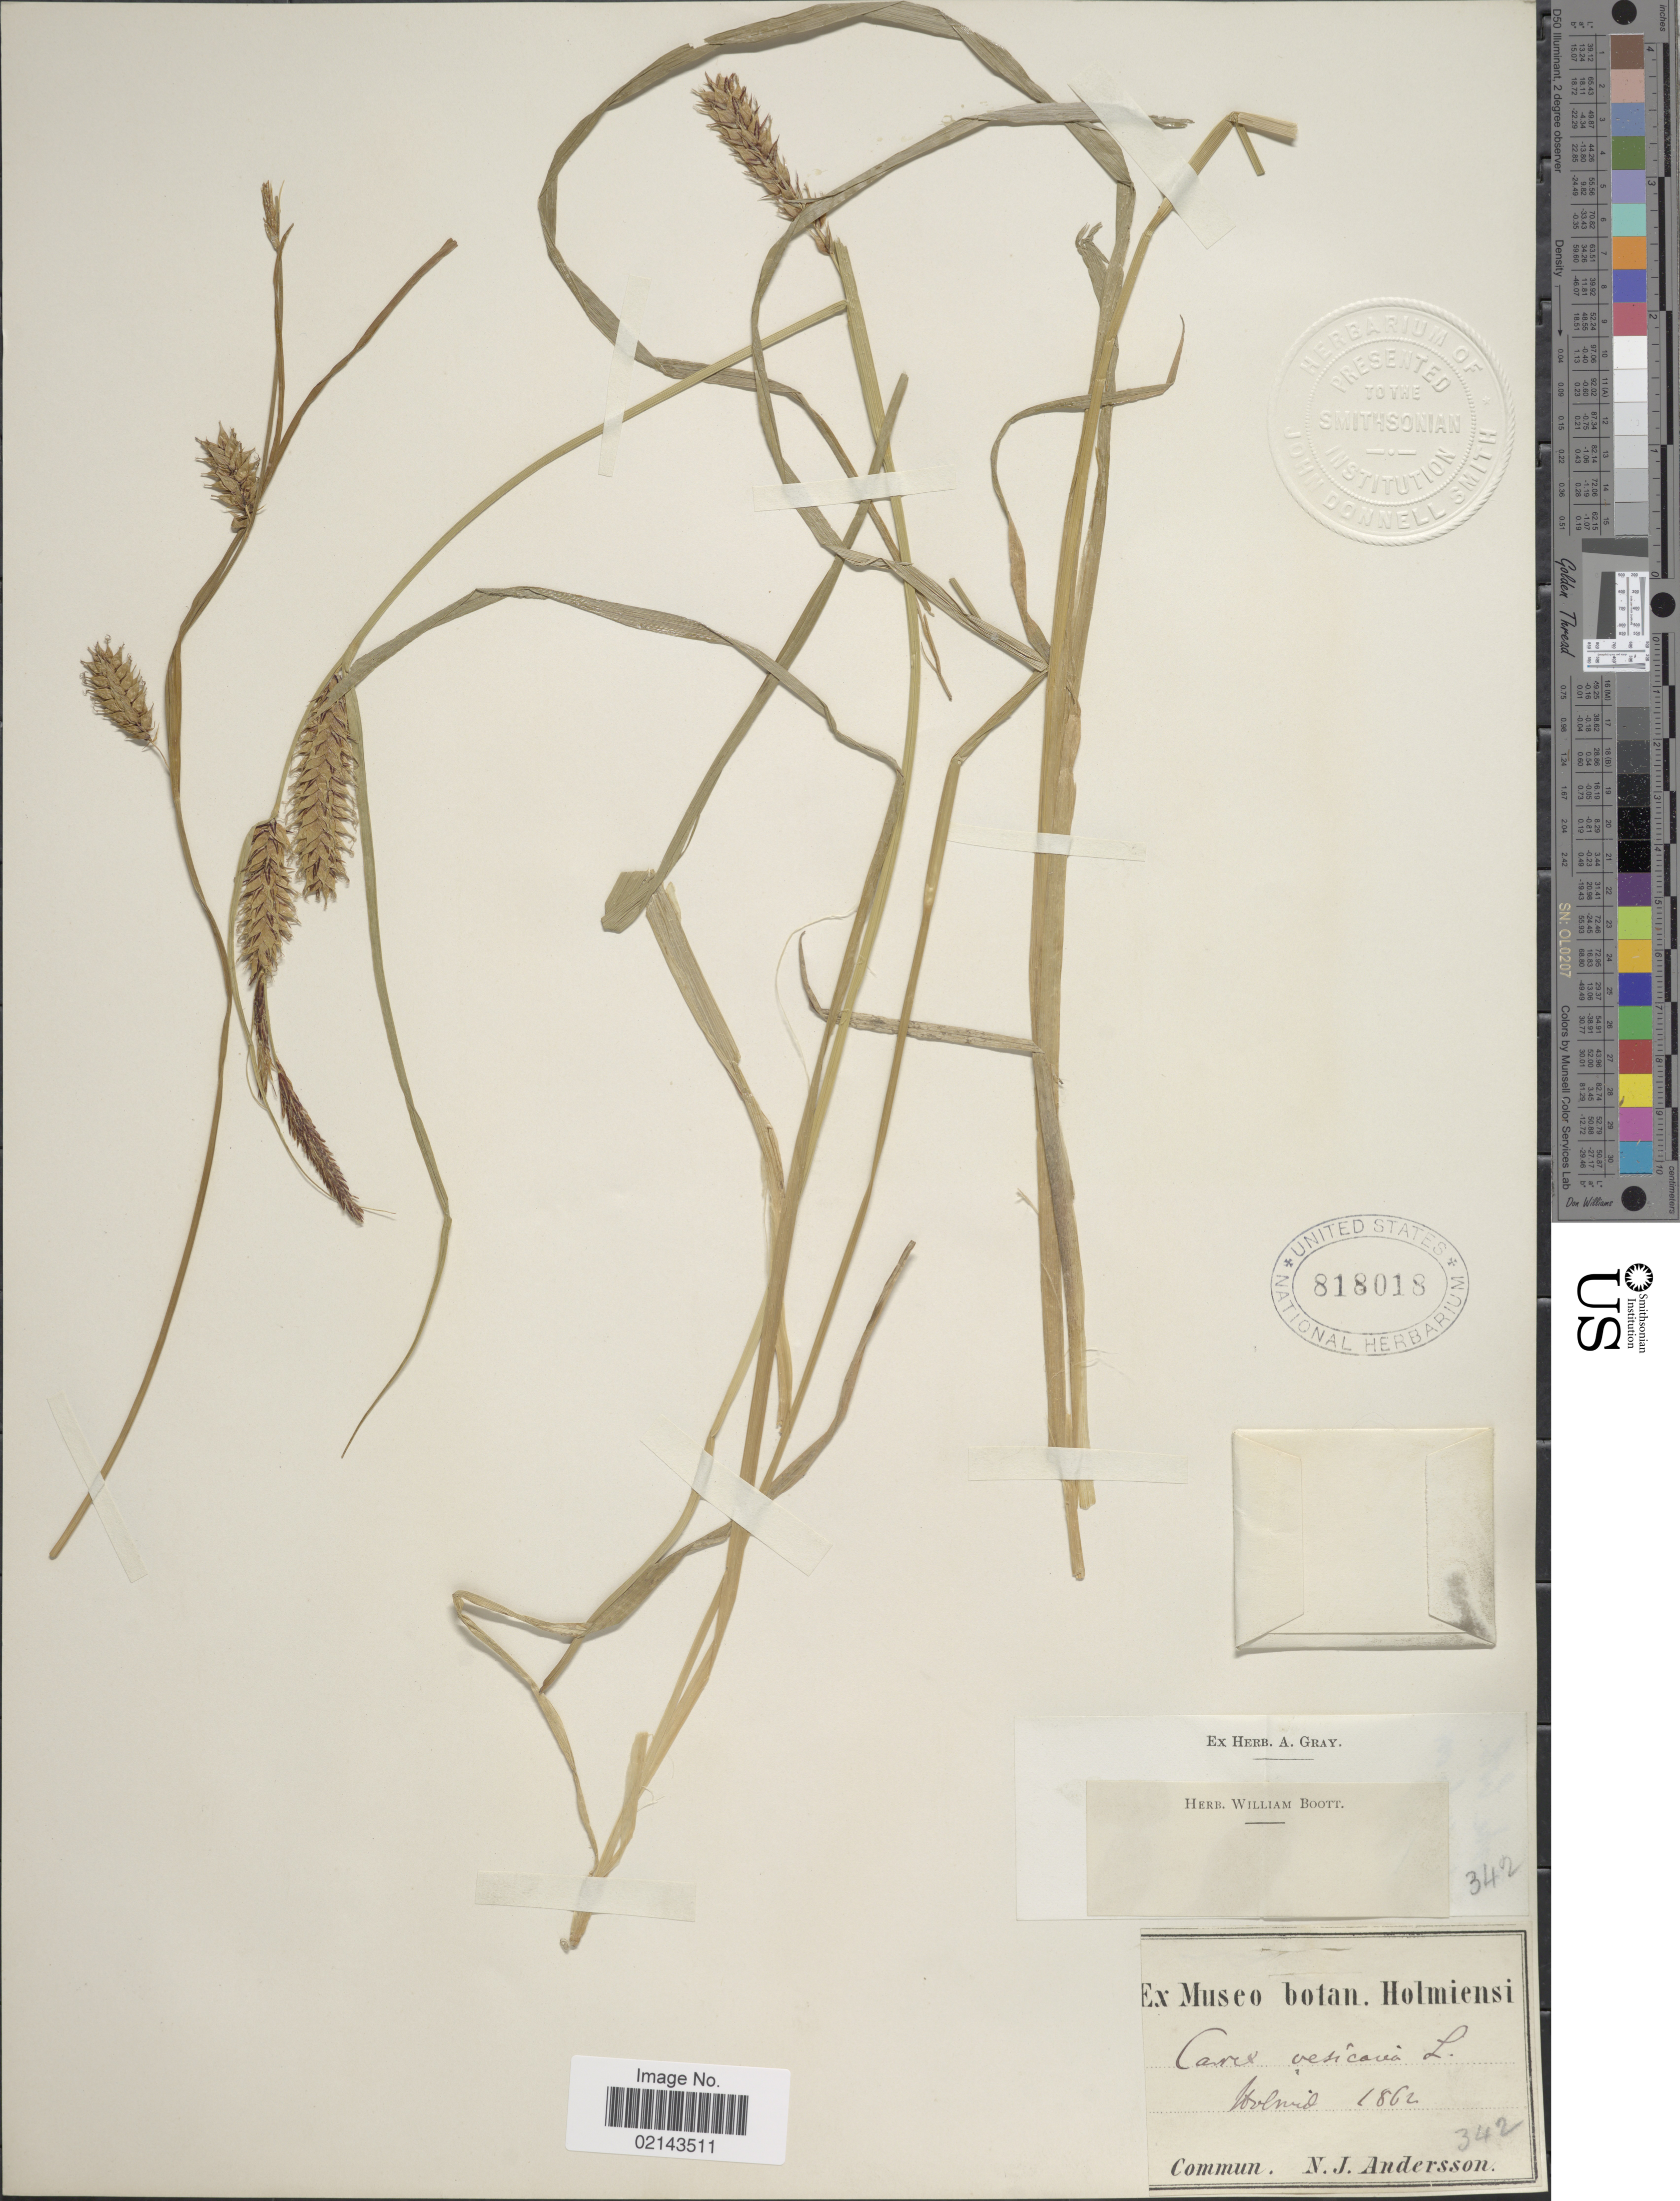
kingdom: Plantae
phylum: Tracheophyta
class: Liliopsida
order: Poales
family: Cyperaceae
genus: Carex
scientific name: Carex vesicaria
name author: L.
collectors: ex Museo botan. Holmiensi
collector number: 342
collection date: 1862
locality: Holmid [interpreted]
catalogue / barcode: US 818018